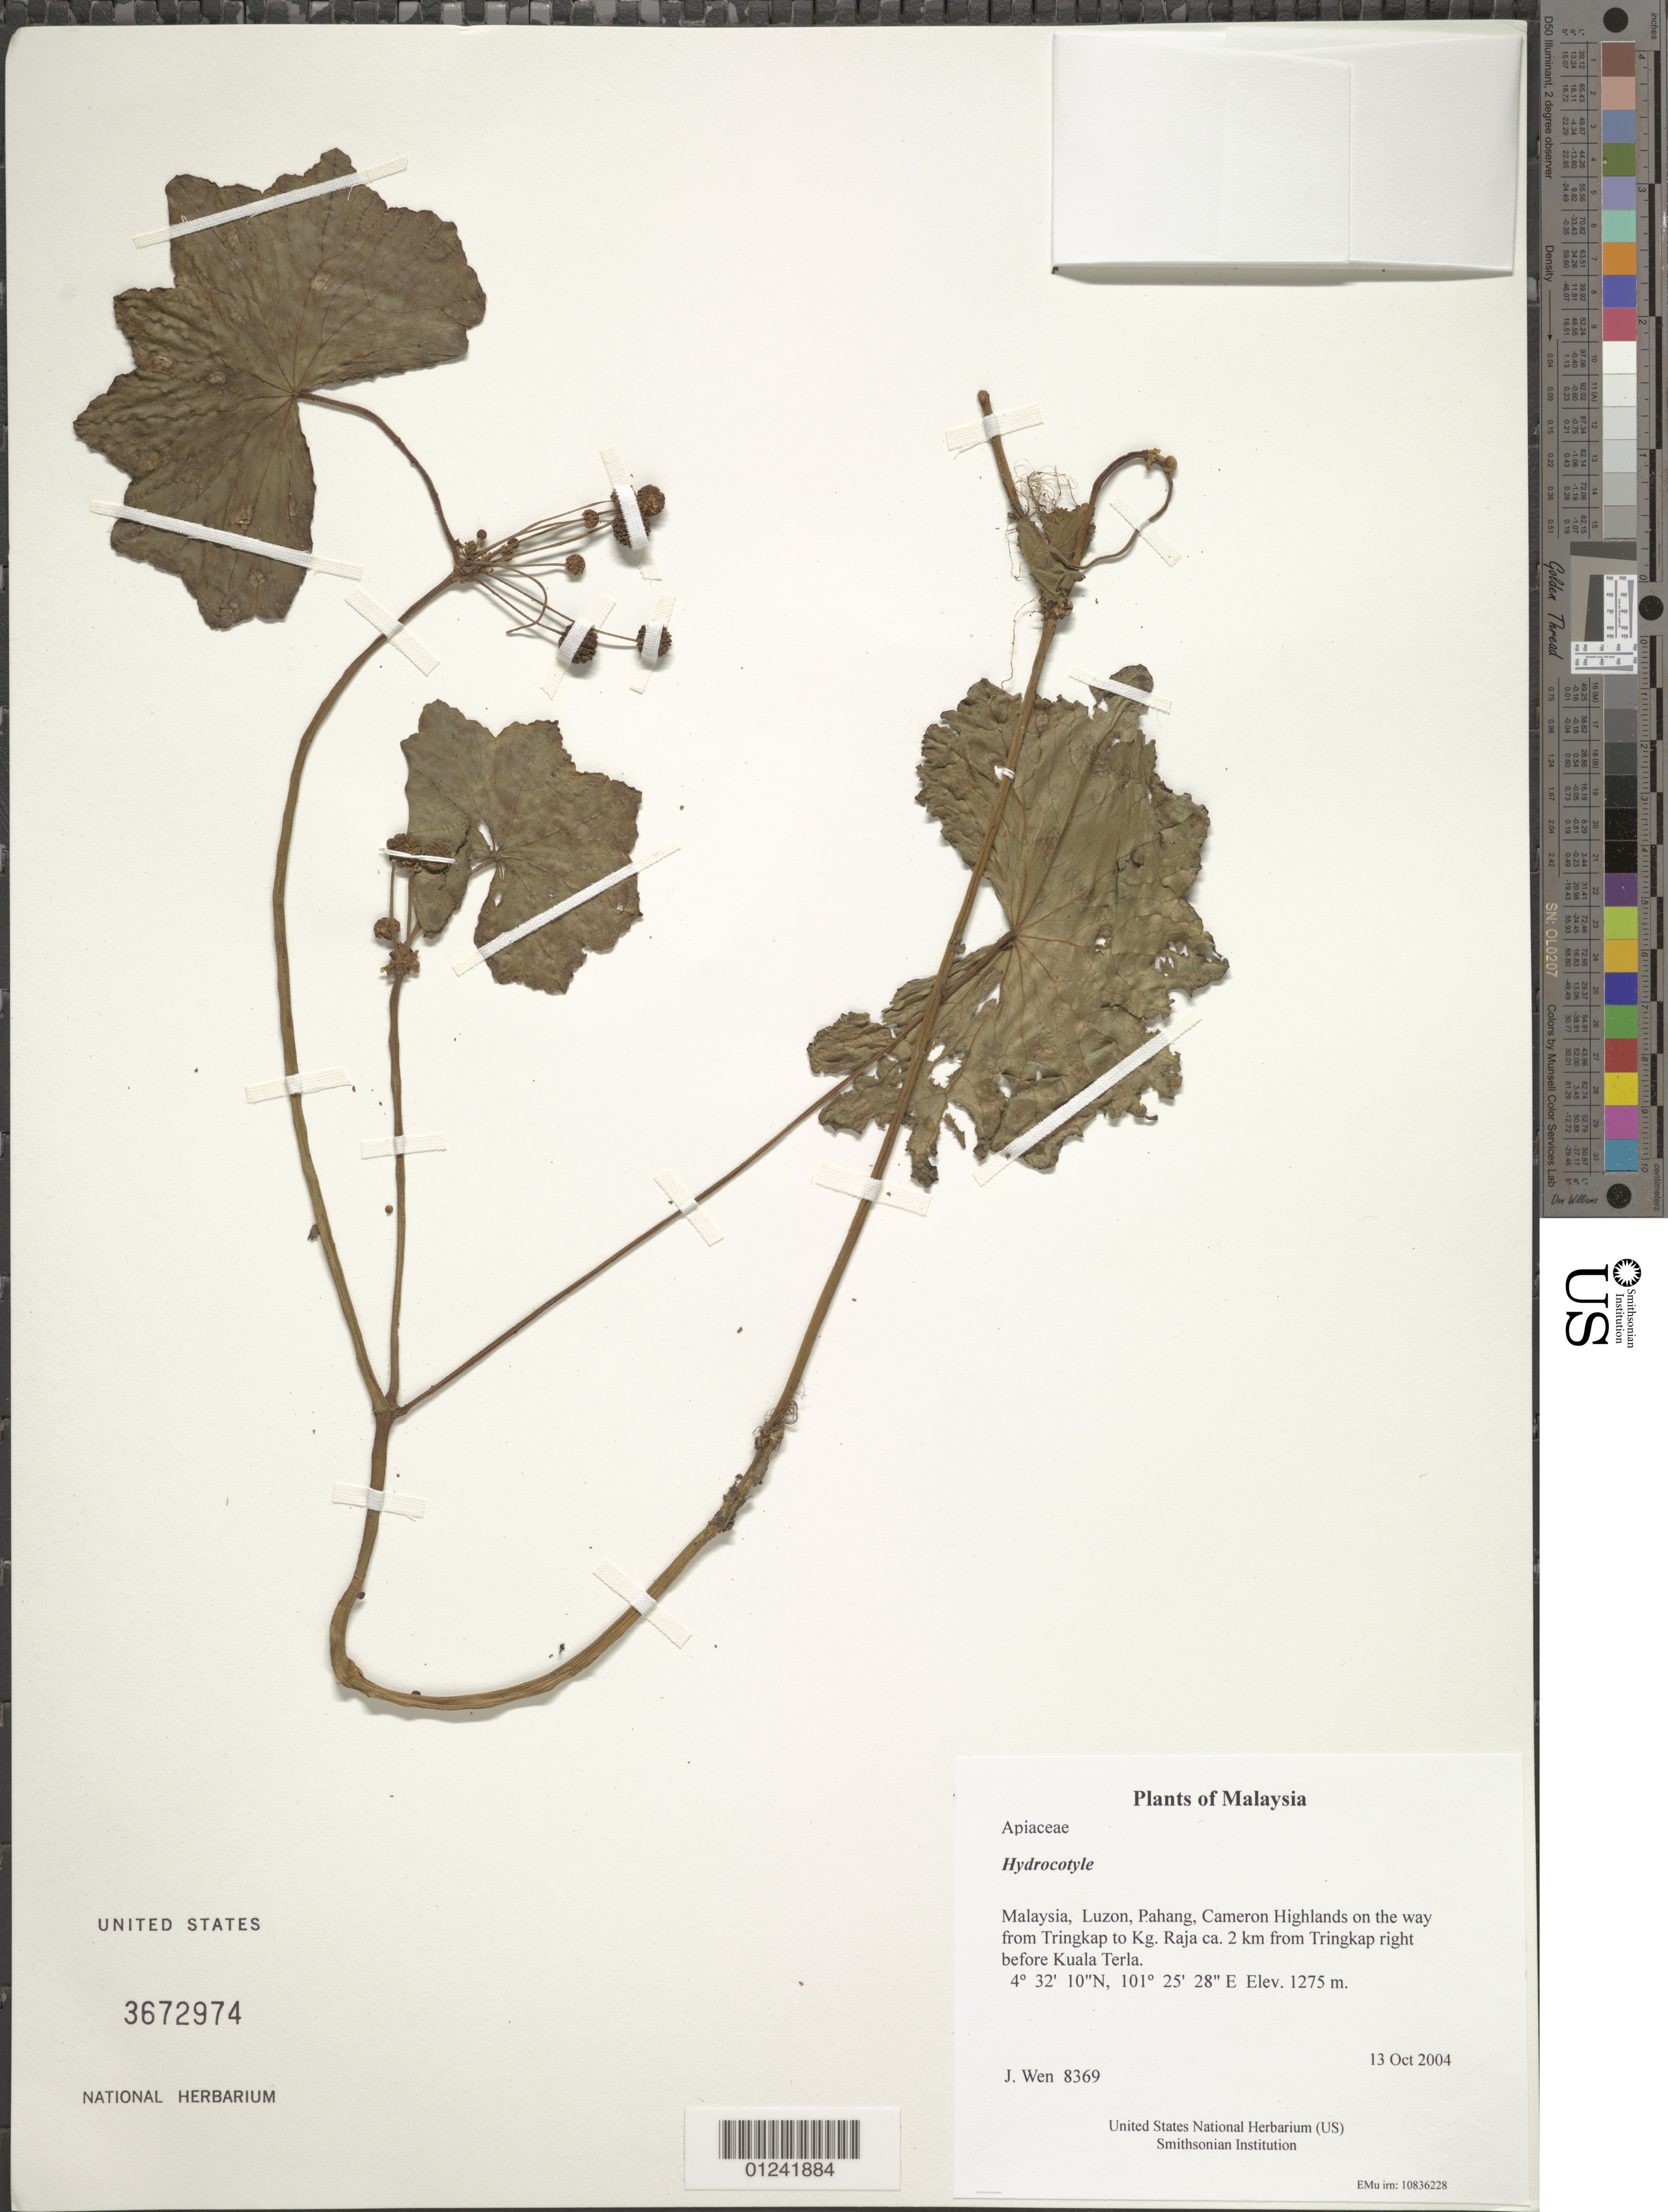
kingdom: Plantae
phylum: Tracheophyta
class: Magnoliopsida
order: Apiales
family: Araliaceae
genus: Hydrocotyle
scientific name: Hydrocotyle sp.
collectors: J. Wen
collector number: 8369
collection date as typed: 13 Oct 2004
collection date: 2004-10-13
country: Malaysia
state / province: Pahang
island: Luzon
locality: Cameron Highlands on the way from Tringkap to Kg. Raja ca. 2 km from Tringkap right before Kuala Terla.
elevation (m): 1275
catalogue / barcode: US 3672974